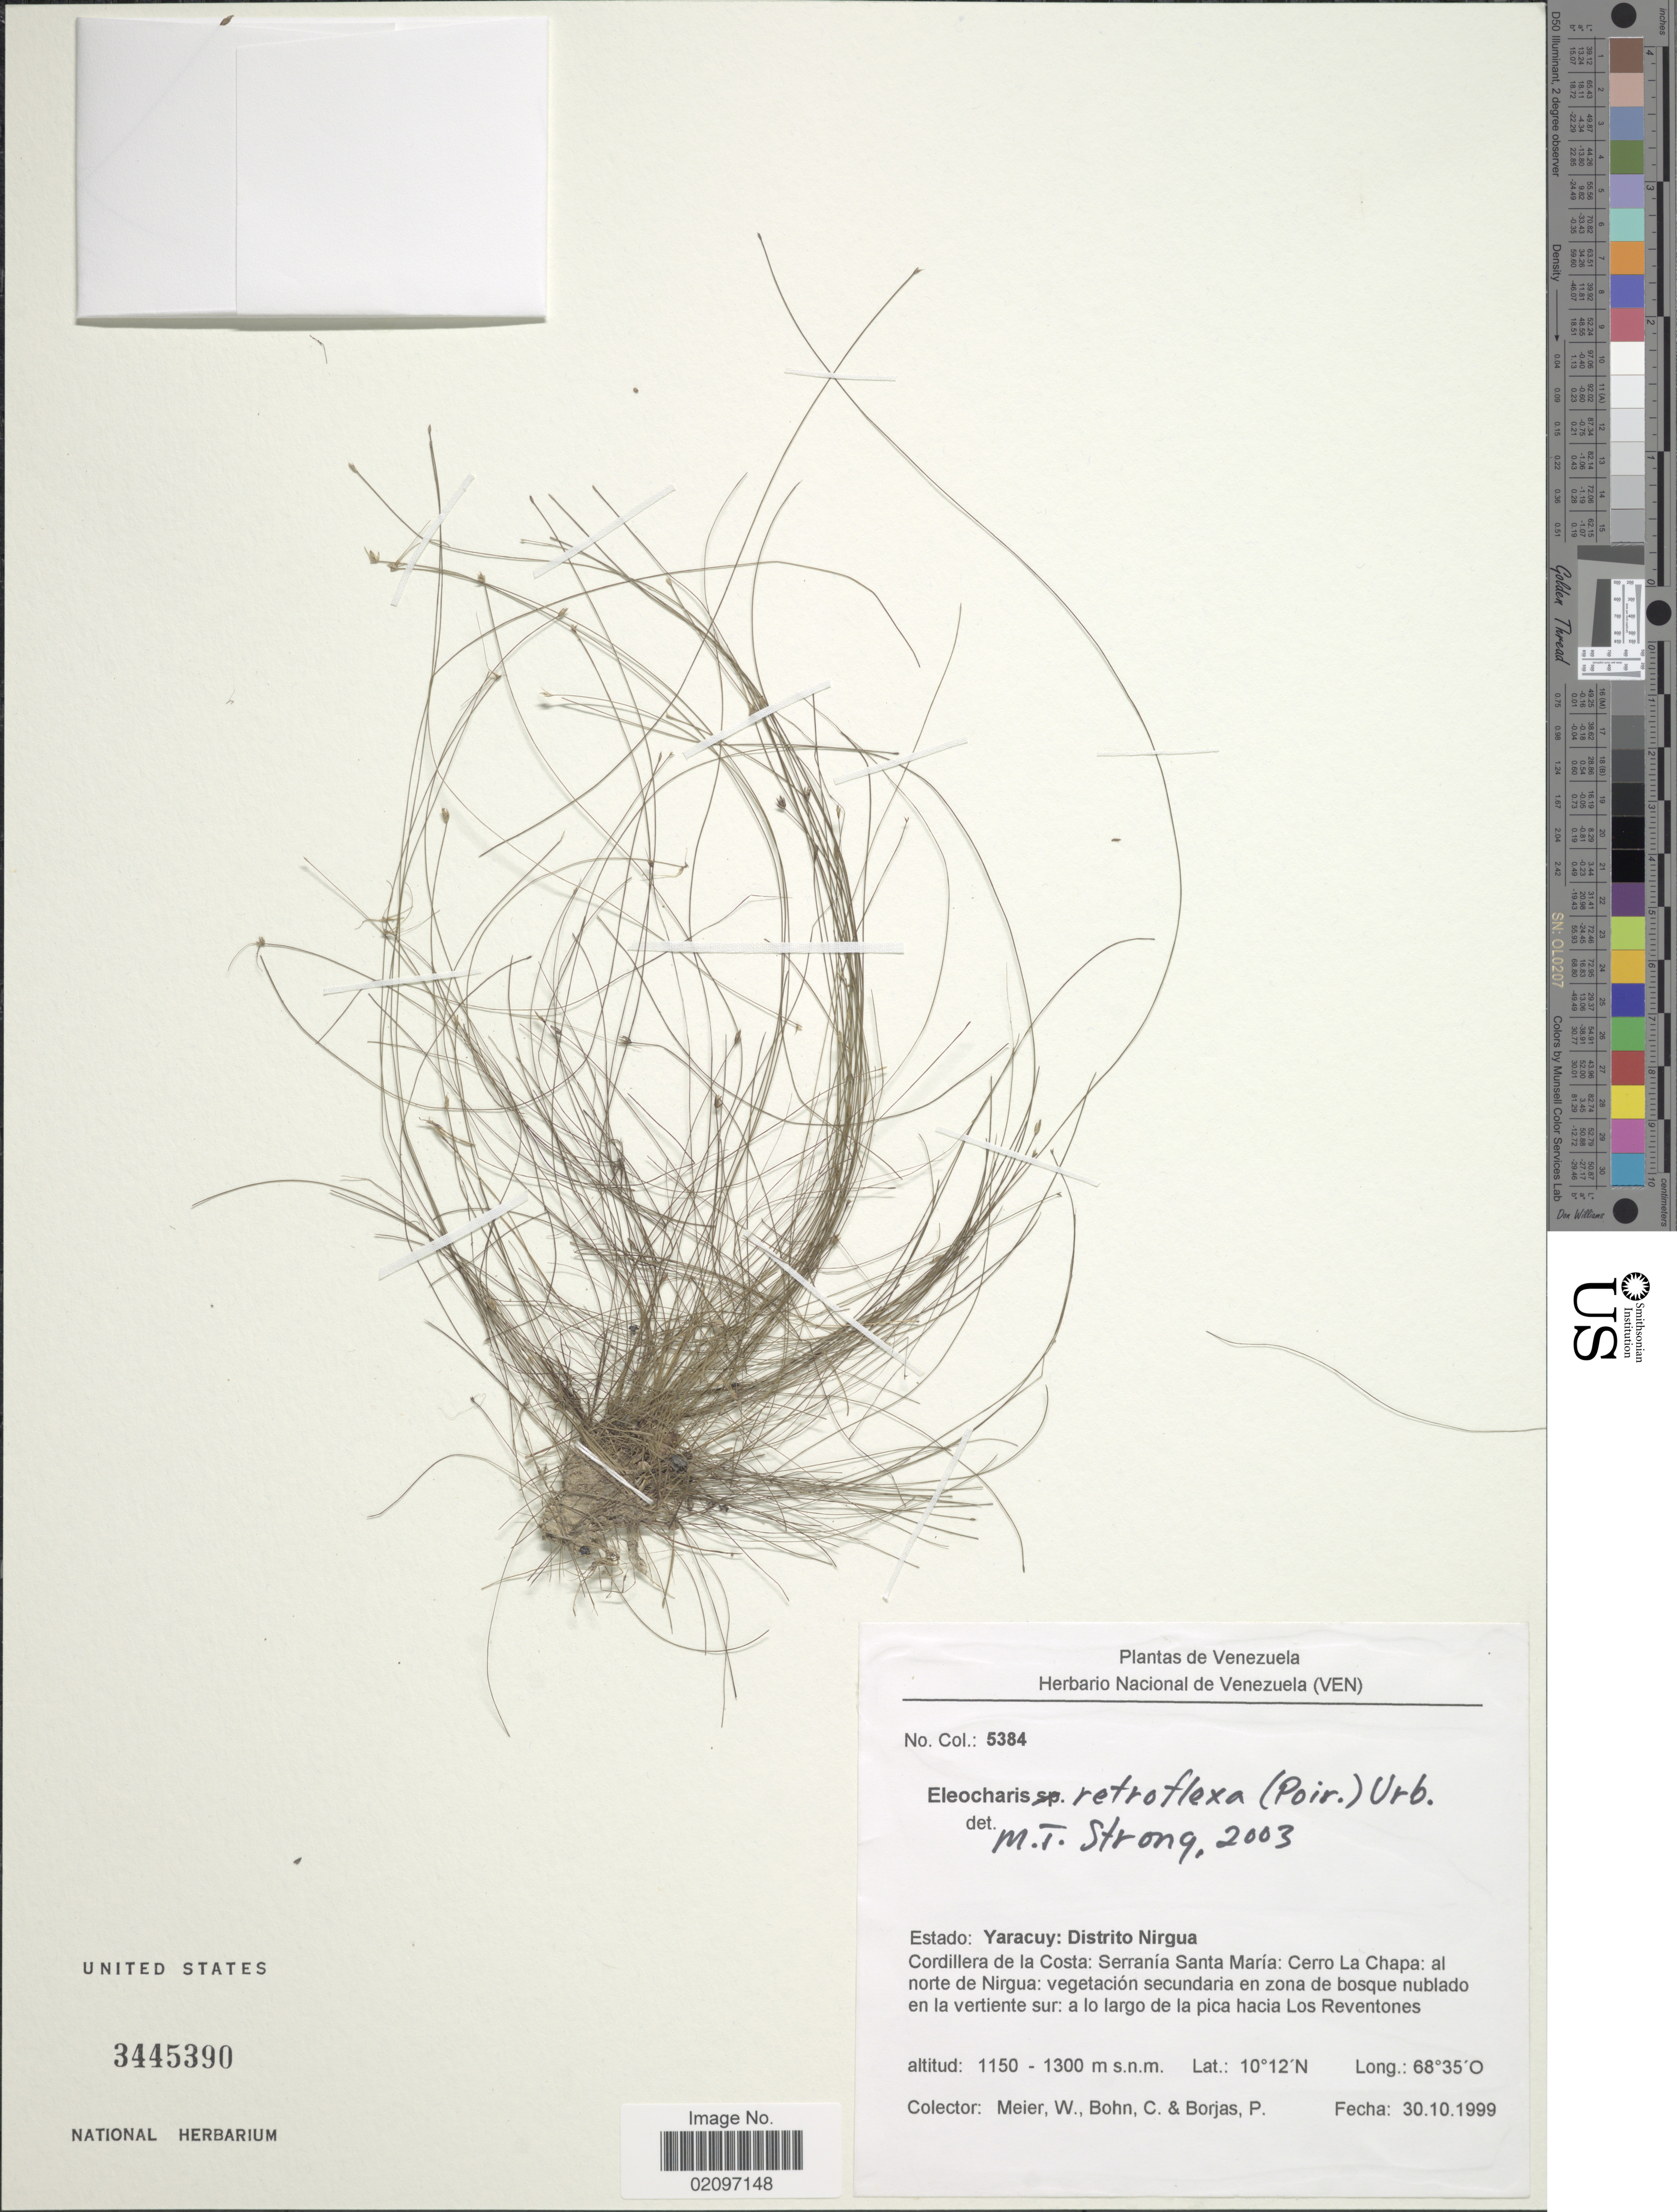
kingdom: Plantae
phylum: Tracheophyta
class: Liliopsida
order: Poales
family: Cyperaceae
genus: Eleocharis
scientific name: Eleocharis retroflexa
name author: (Poir.) Urb.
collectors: W. Meier, C. Bohn & P. Borjas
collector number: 5384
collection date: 1999-10-30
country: Venezuela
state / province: Yaracuy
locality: Estado: Yaracuy: Distrito Nirgua, Cordillera de la Costa: Serrenia Santa Maria: Cerro La Chapa: al norte de Nirgua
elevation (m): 1150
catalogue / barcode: US 3445390